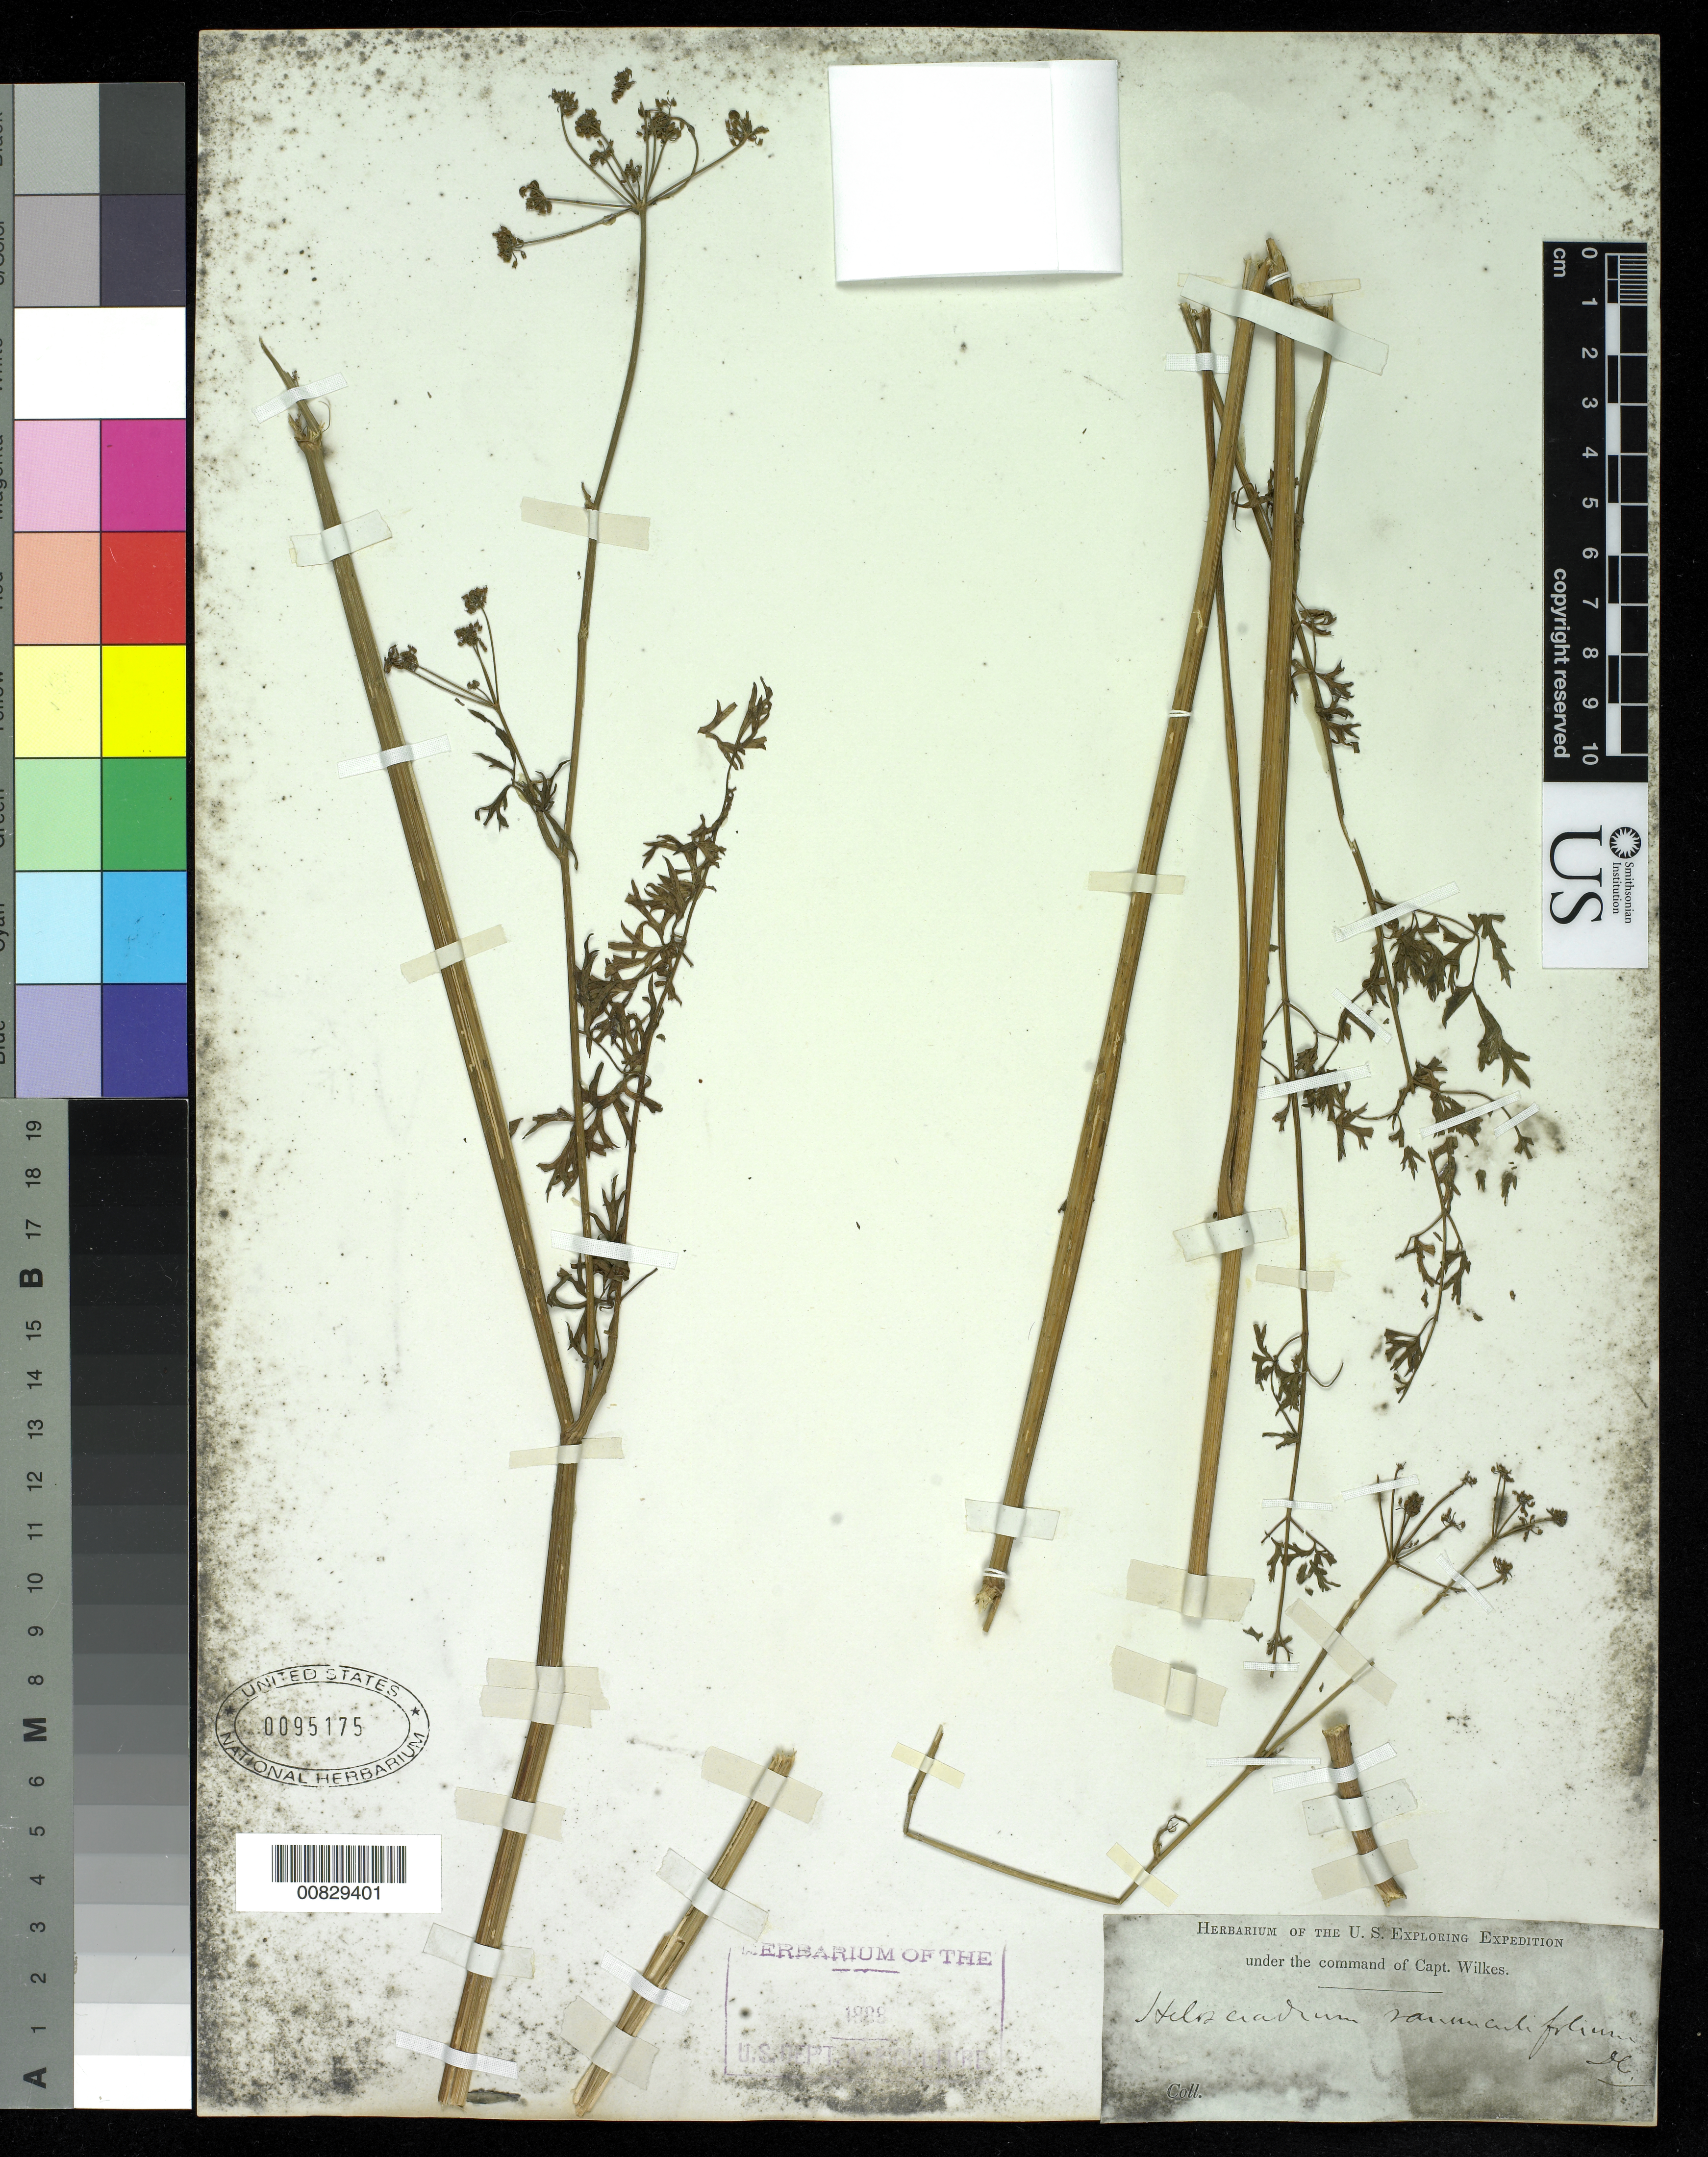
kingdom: Plantae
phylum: Tracheophyta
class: Magnoliopsida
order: Apiales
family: Apiaceae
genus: Apium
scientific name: Apium panul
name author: Reiche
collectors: Wilkes Explor. Exped.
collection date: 1838/1842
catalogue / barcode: US 95175